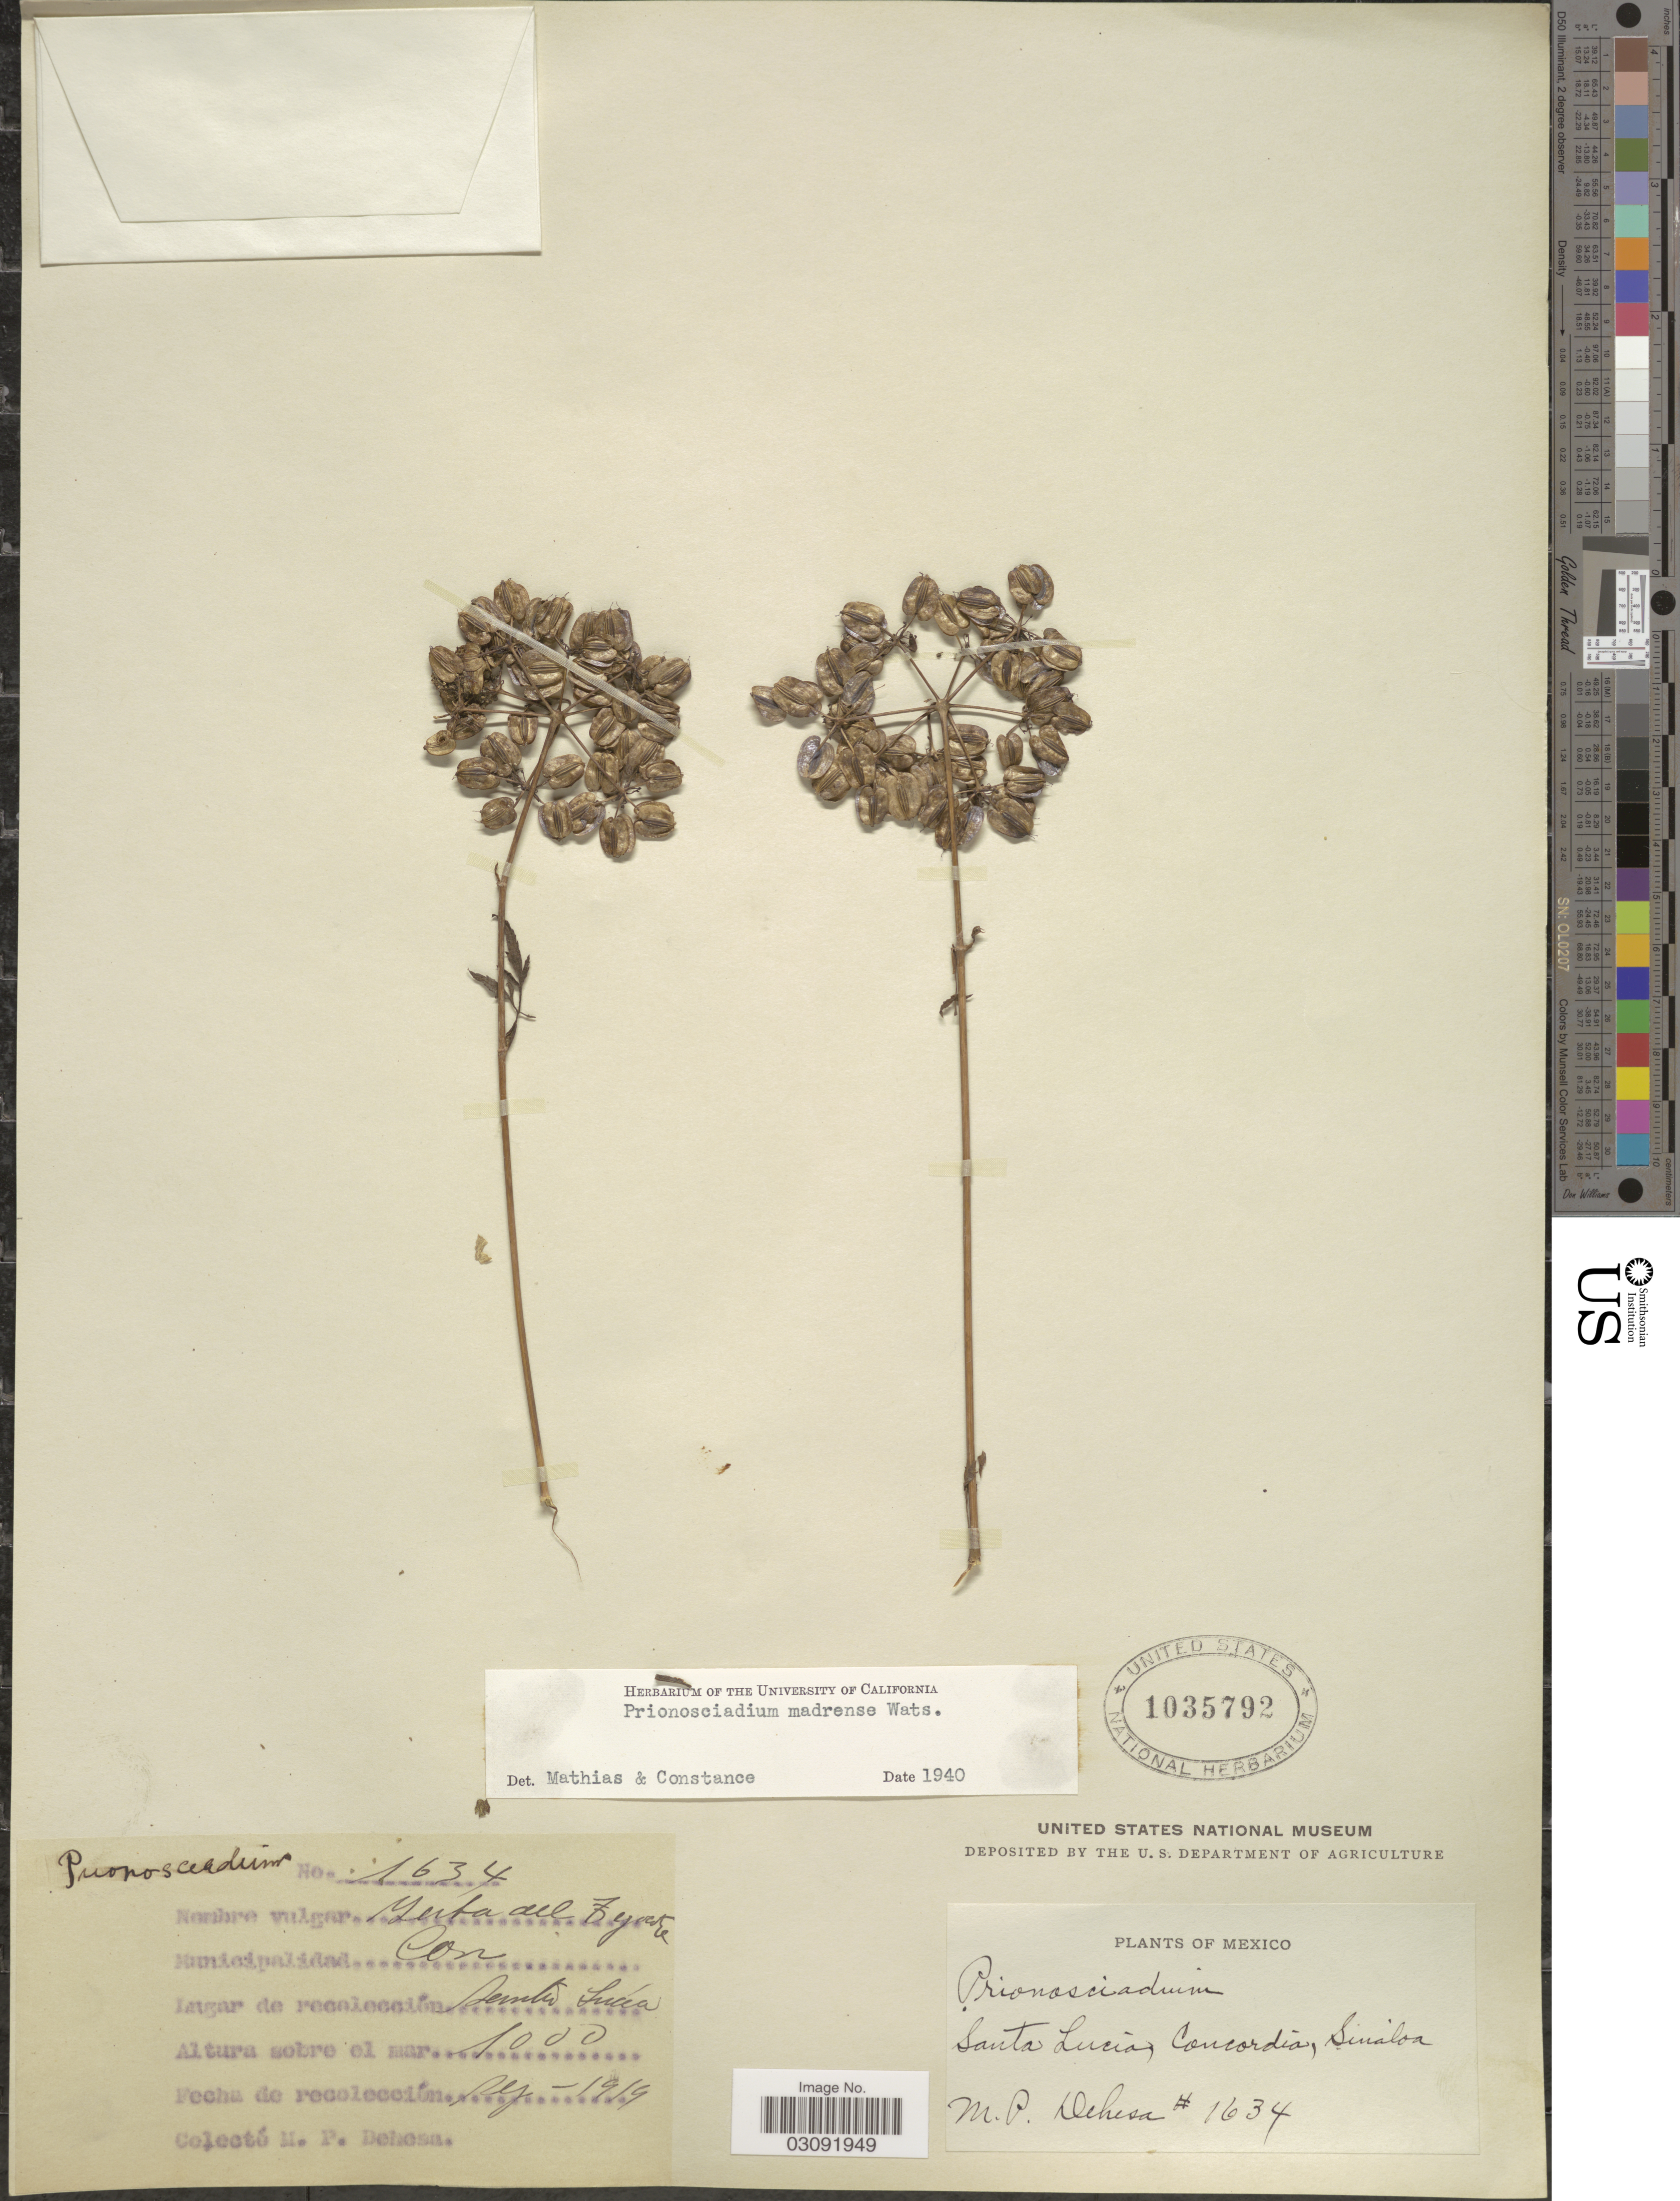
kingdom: Plantae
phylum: Tracheophyta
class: Magnoliopsida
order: Apiales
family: Apiaceae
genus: Prionosciadium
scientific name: Prionosciadium madrense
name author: S. Watson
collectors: M. Dehesa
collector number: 1634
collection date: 1919-12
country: Mexico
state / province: Sinaloa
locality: Santa Lucia, Concordia.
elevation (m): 1000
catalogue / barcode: US 1035792